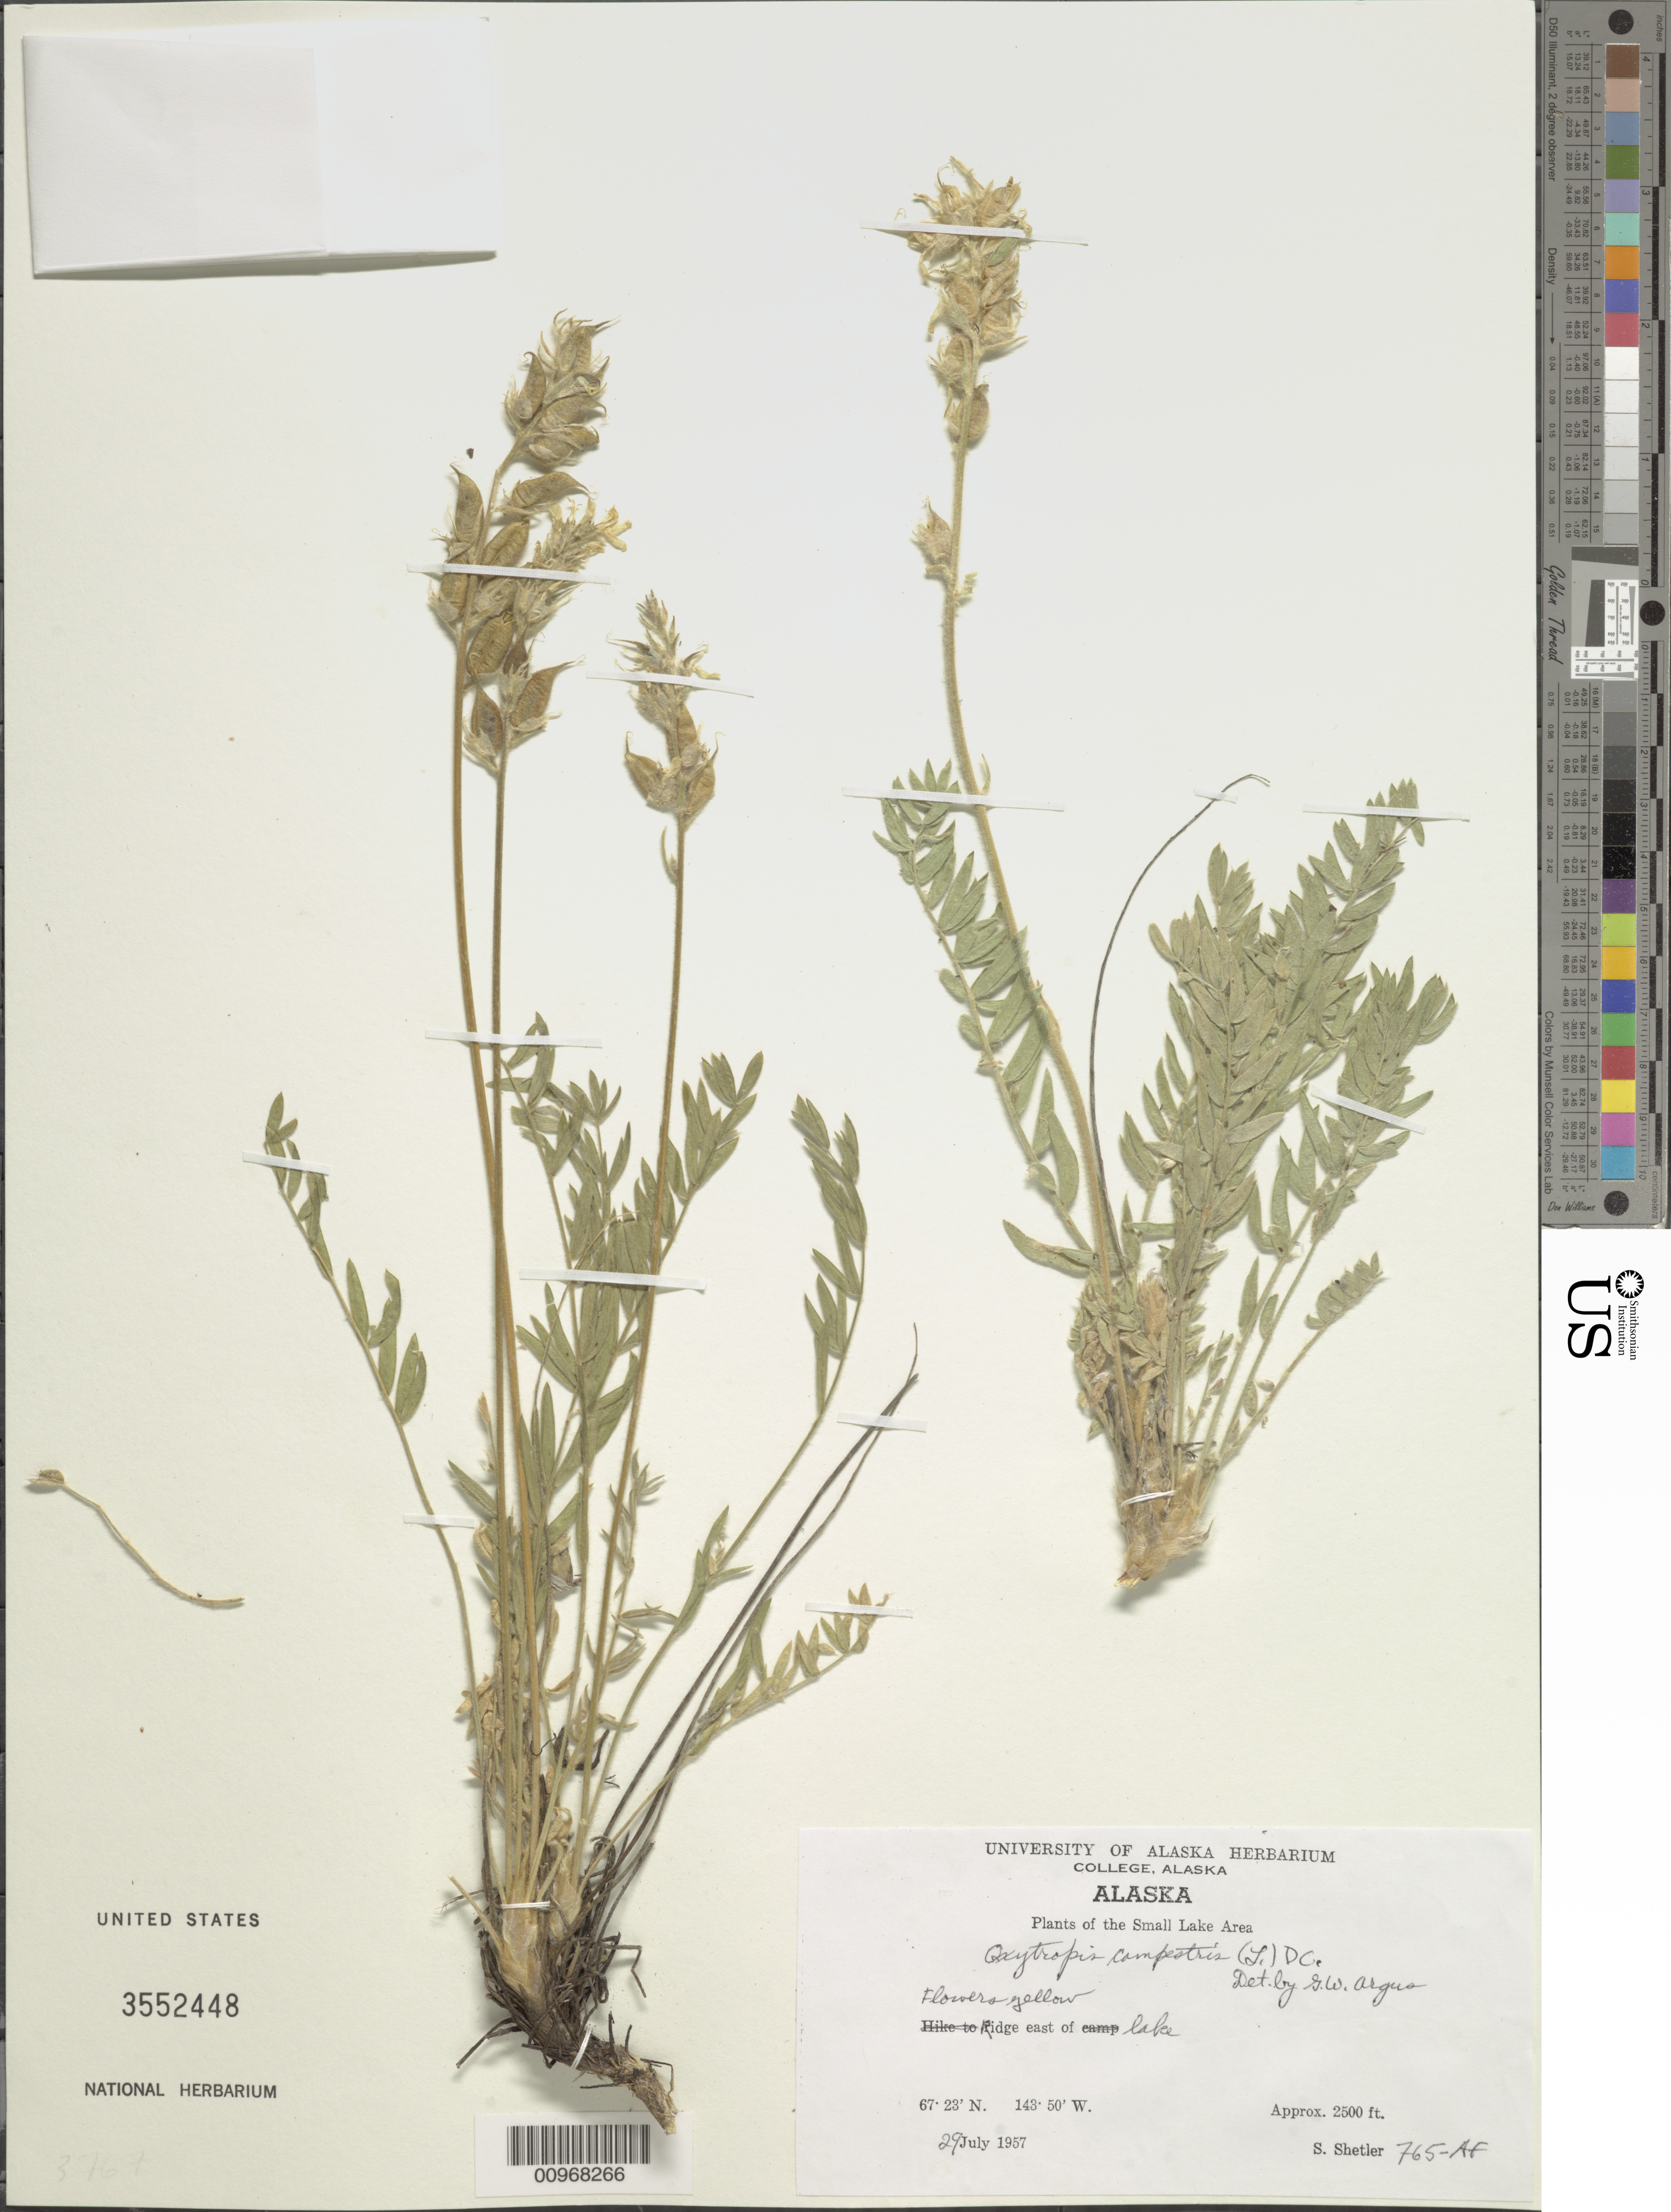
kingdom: Plantae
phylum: Tracheophyta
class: Magnoliopsida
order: Fabales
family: Fabaceae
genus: Oxytropis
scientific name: Oxytropis campestris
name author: (L.) DC.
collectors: S. Shetler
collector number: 765-AF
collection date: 1957-07-29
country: United States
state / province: Alaska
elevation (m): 762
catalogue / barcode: US 3552448